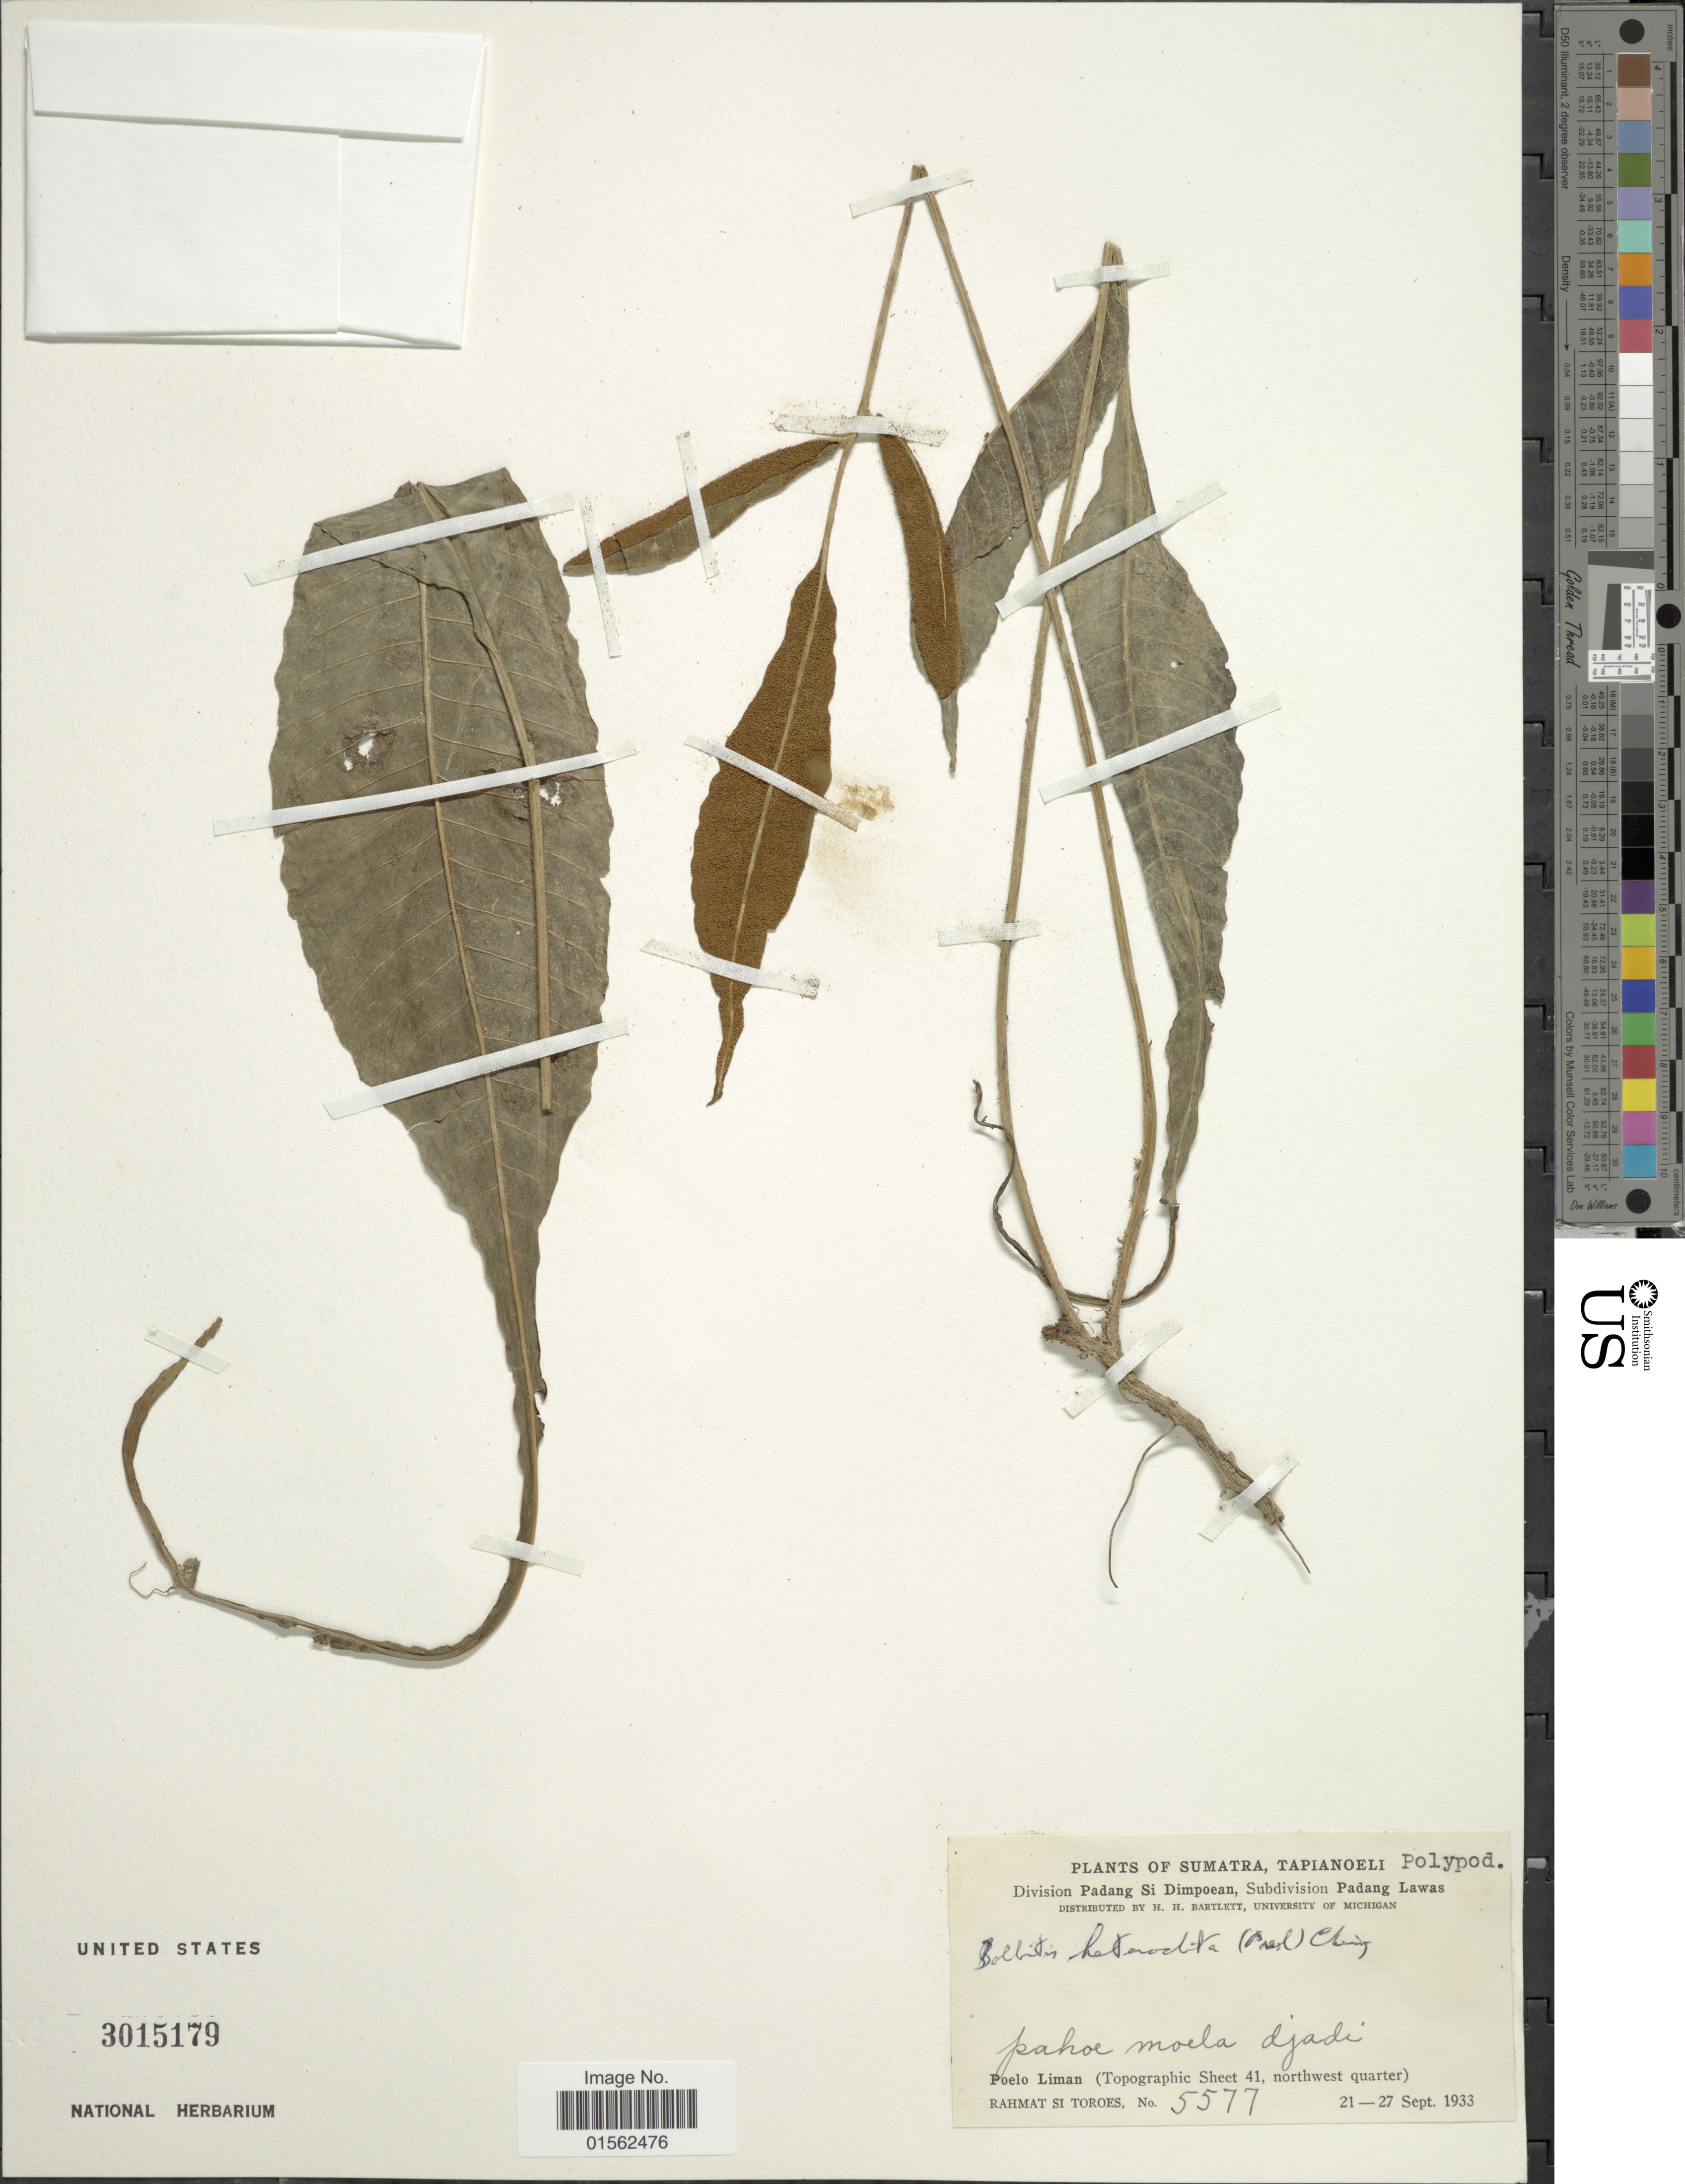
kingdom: Plantae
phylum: Tracheophyta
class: Polypodiopsida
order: Polypodiales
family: Dryopteridaceae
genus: Bolbitis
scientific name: Bolbitis heteroclita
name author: (C. Presl) Ching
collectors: Rahmat Si Boeea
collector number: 5577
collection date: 1933-09-21/1933-09-27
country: Indonesia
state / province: Sumatra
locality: Tapianoeli, division Padang Si Dampoean, Subdivision Padang Lawas, pahoe moela djadi, Poelo Liman (Topographic Sheet 41, northwest quarter)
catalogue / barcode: US 3015179